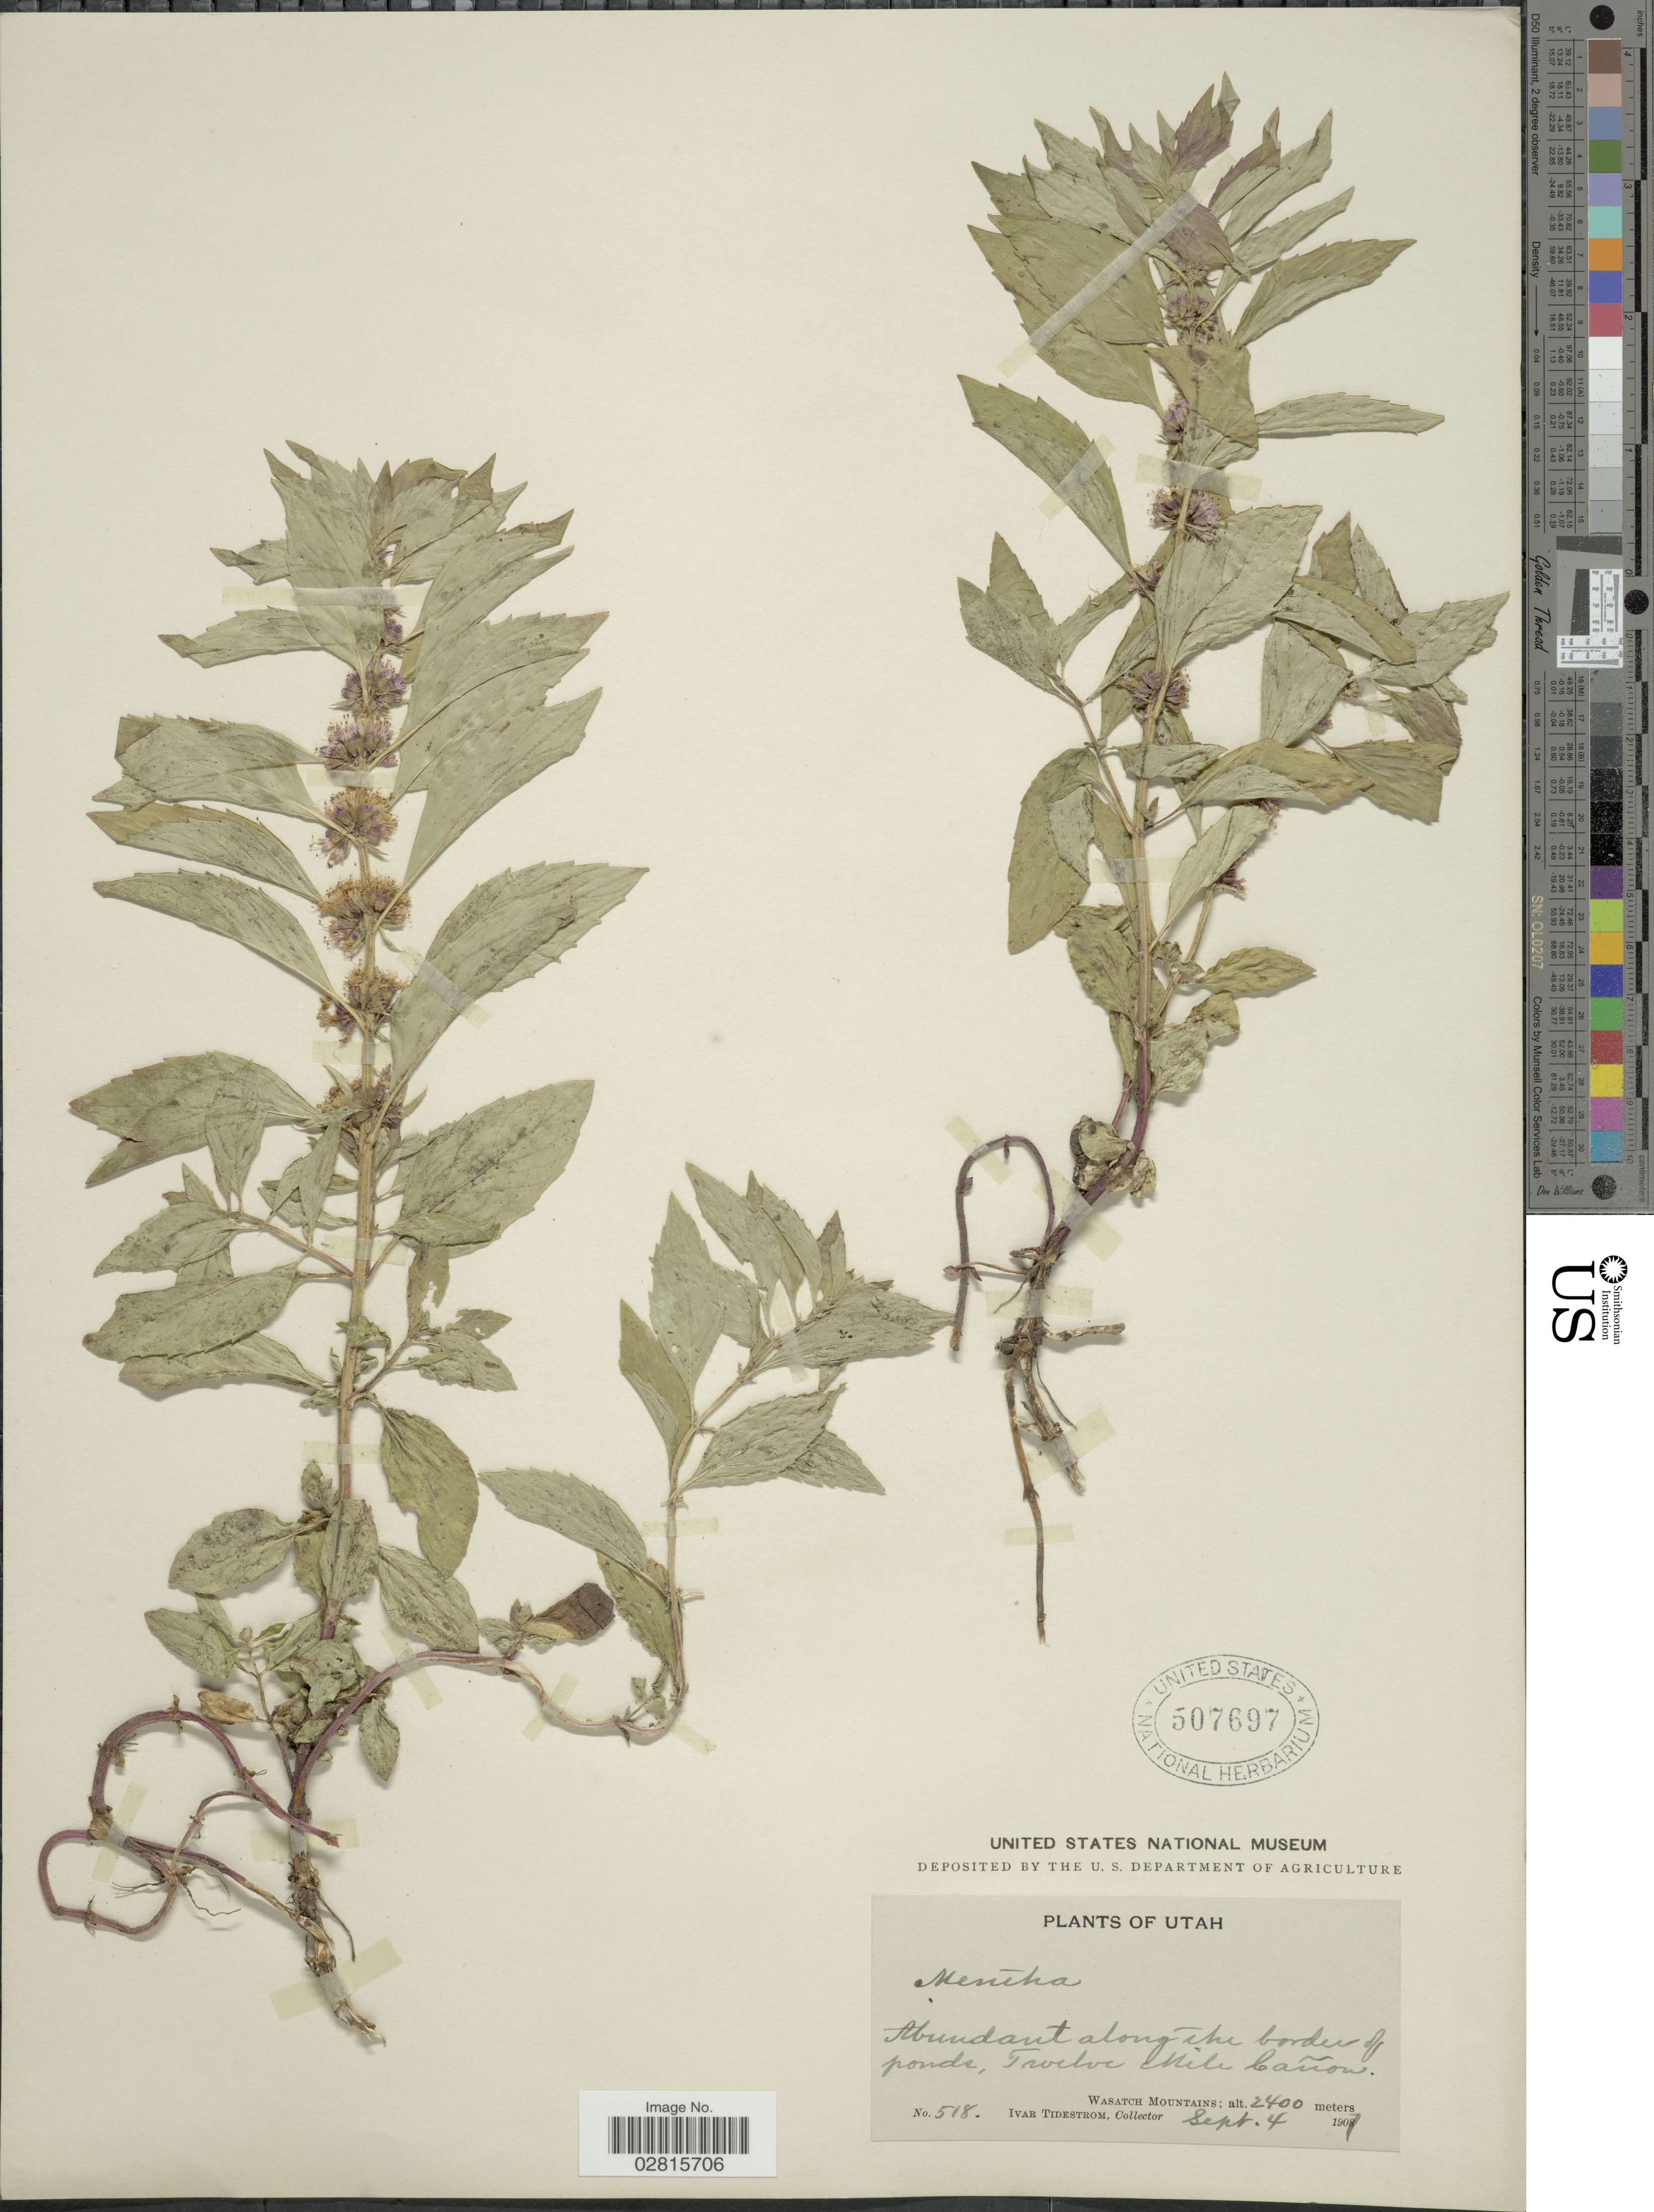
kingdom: Plantae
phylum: Tracheophyta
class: Magnoliopsida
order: Lamiales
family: Lamiaceae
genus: Mentha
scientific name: Mentha penardii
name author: (Briq.) Rydb.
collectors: I. F. Tidestrom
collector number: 518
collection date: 1907-09-04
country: United States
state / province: Utah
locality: Along the border of ponds, Twelve Mile Cañon, Wasatch Mountains.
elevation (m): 2400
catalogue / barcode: US 507697